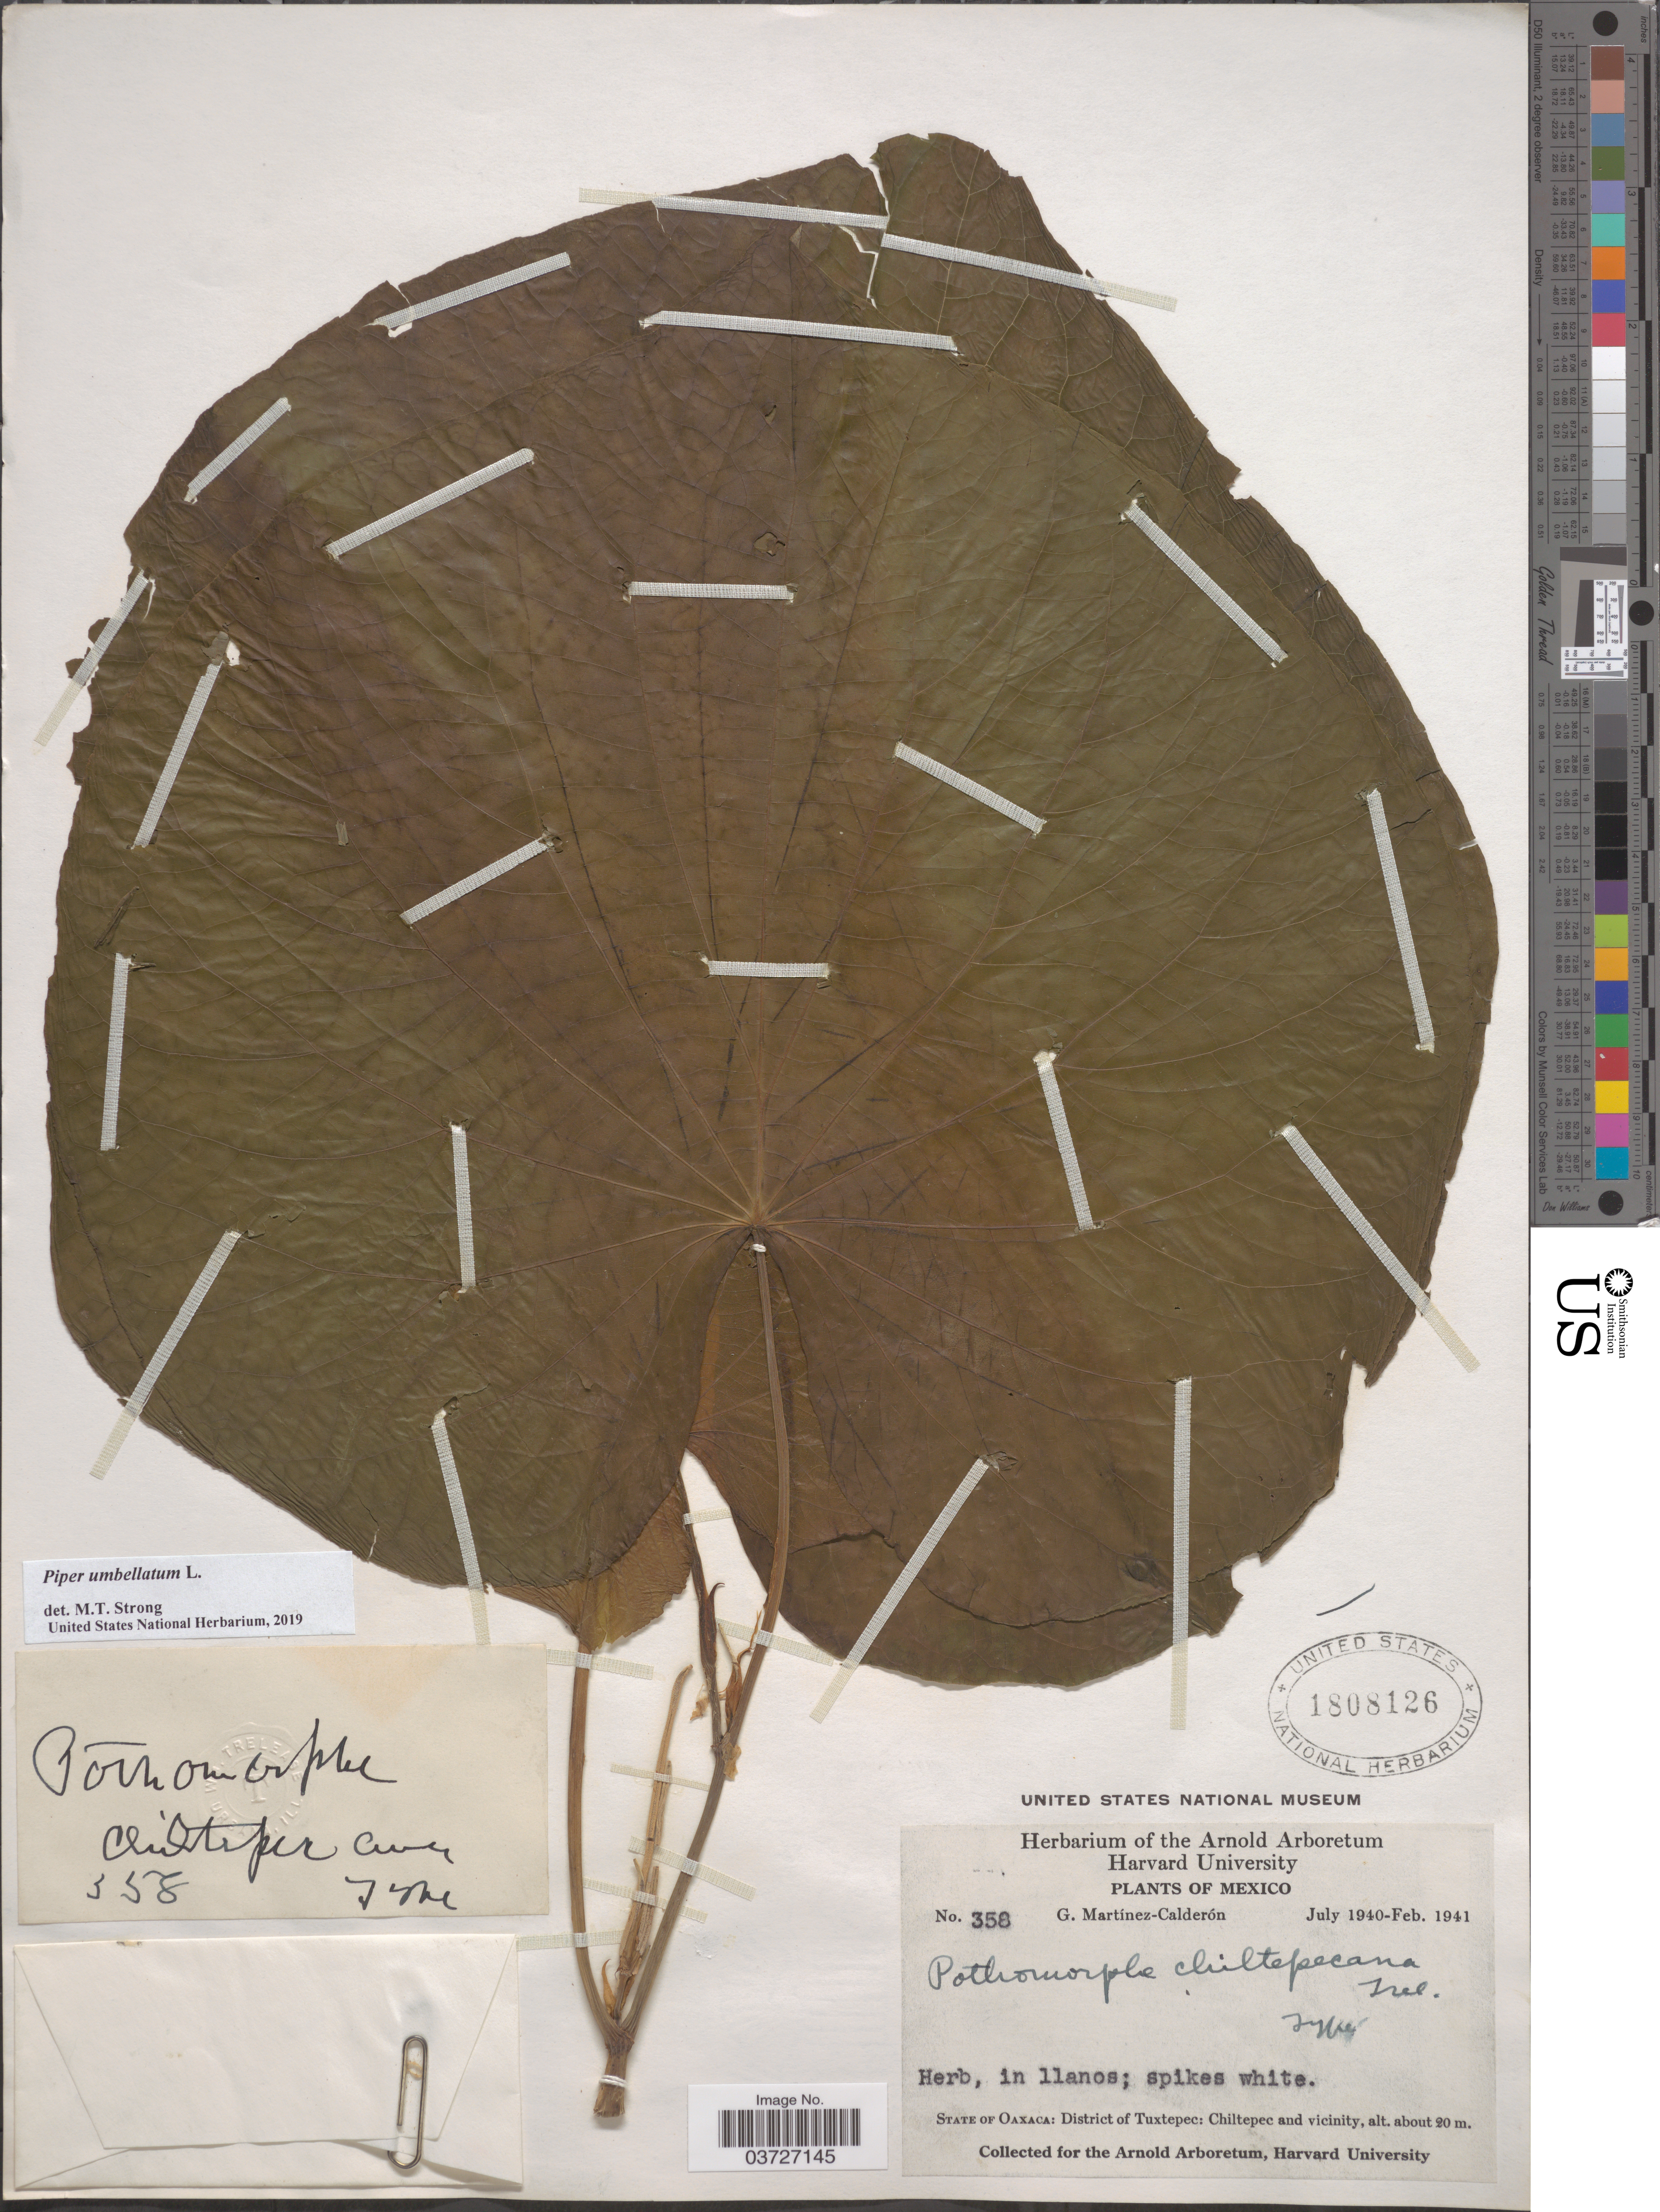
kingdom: Plantae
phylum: Tracheophyta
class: Magnoliopsida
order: Piperales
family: Piperaceae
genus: Piper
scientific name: Piper umbellatum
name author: L.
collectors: G. Martínez Calderón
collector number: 358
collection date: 1940-07/1941-02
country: Mexico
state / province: Oaxaca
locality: District of Tuxtepec: Chiltepec and vicinity.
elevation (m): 20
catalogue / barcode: US 1808126